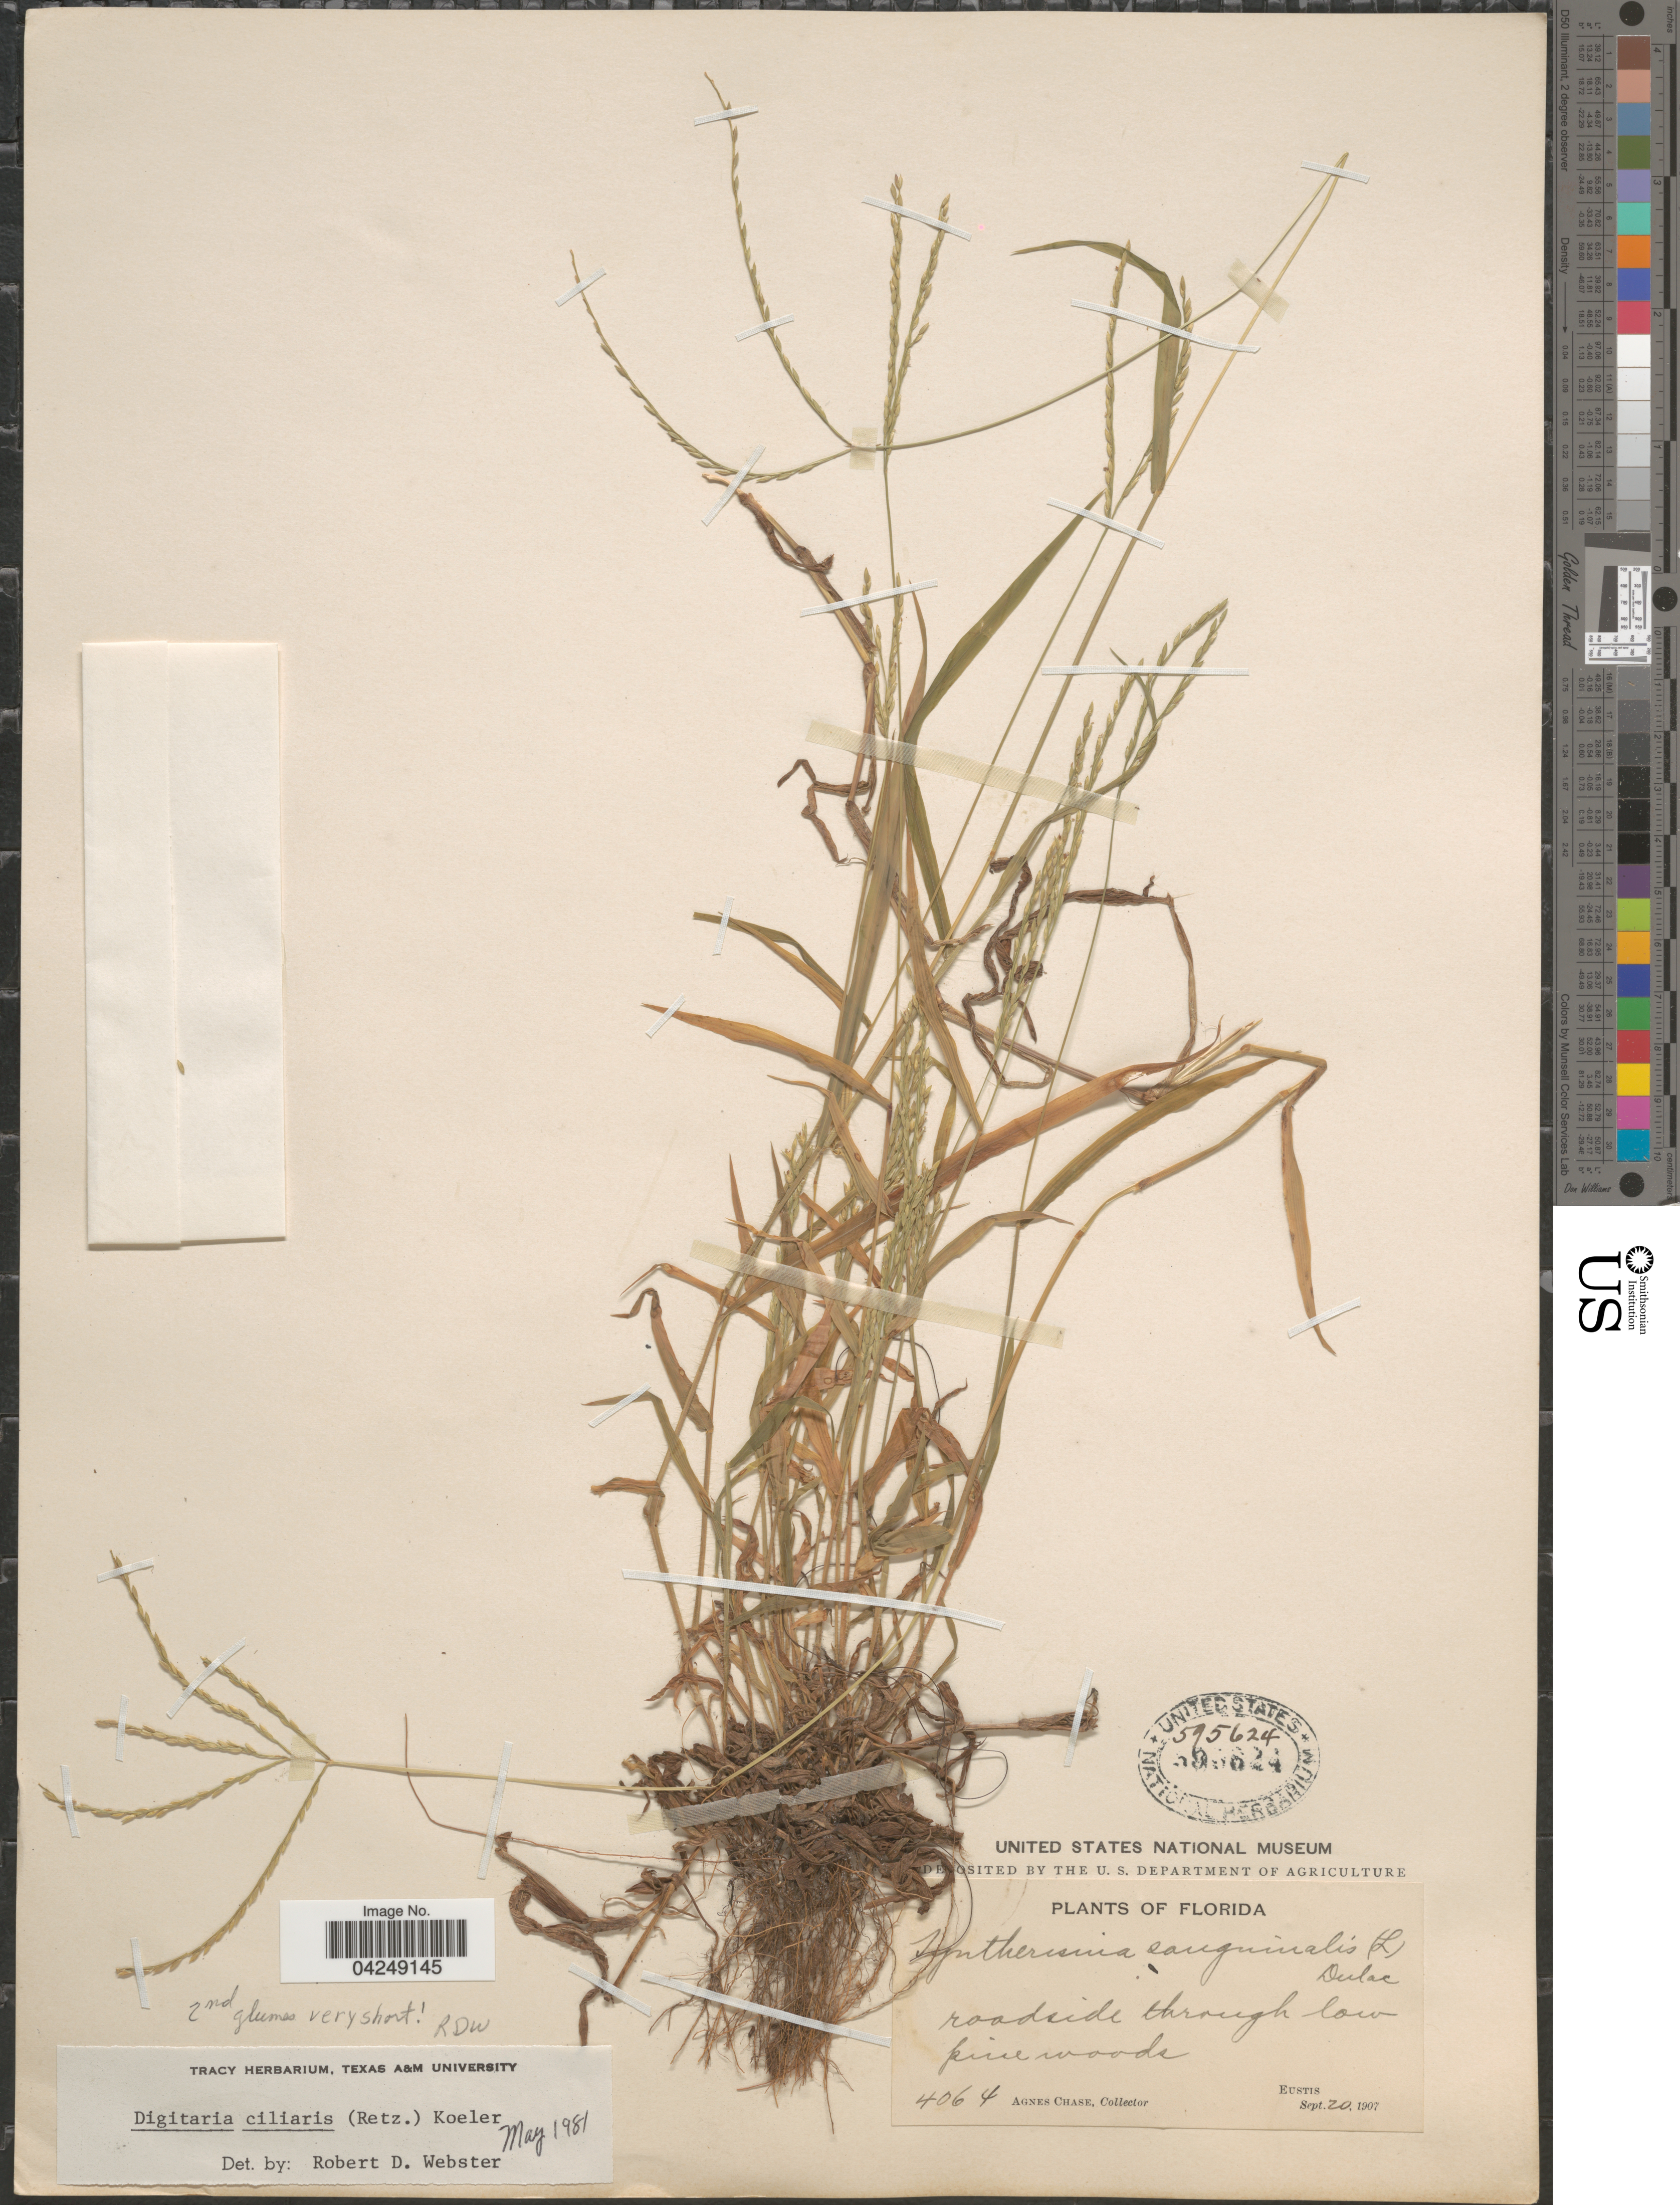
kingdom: Plantae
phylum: Tracheophyta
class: Liliopsida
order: Poales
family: Poaceae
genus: Digitaria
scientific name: Digitaria ciliaris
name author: (Retz.) Koeler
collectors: A. Chase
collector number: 4064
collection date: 1907-09-20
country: United States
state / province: Florida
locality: Roadside through low pine woods. Eustis.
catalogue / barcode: US 595624